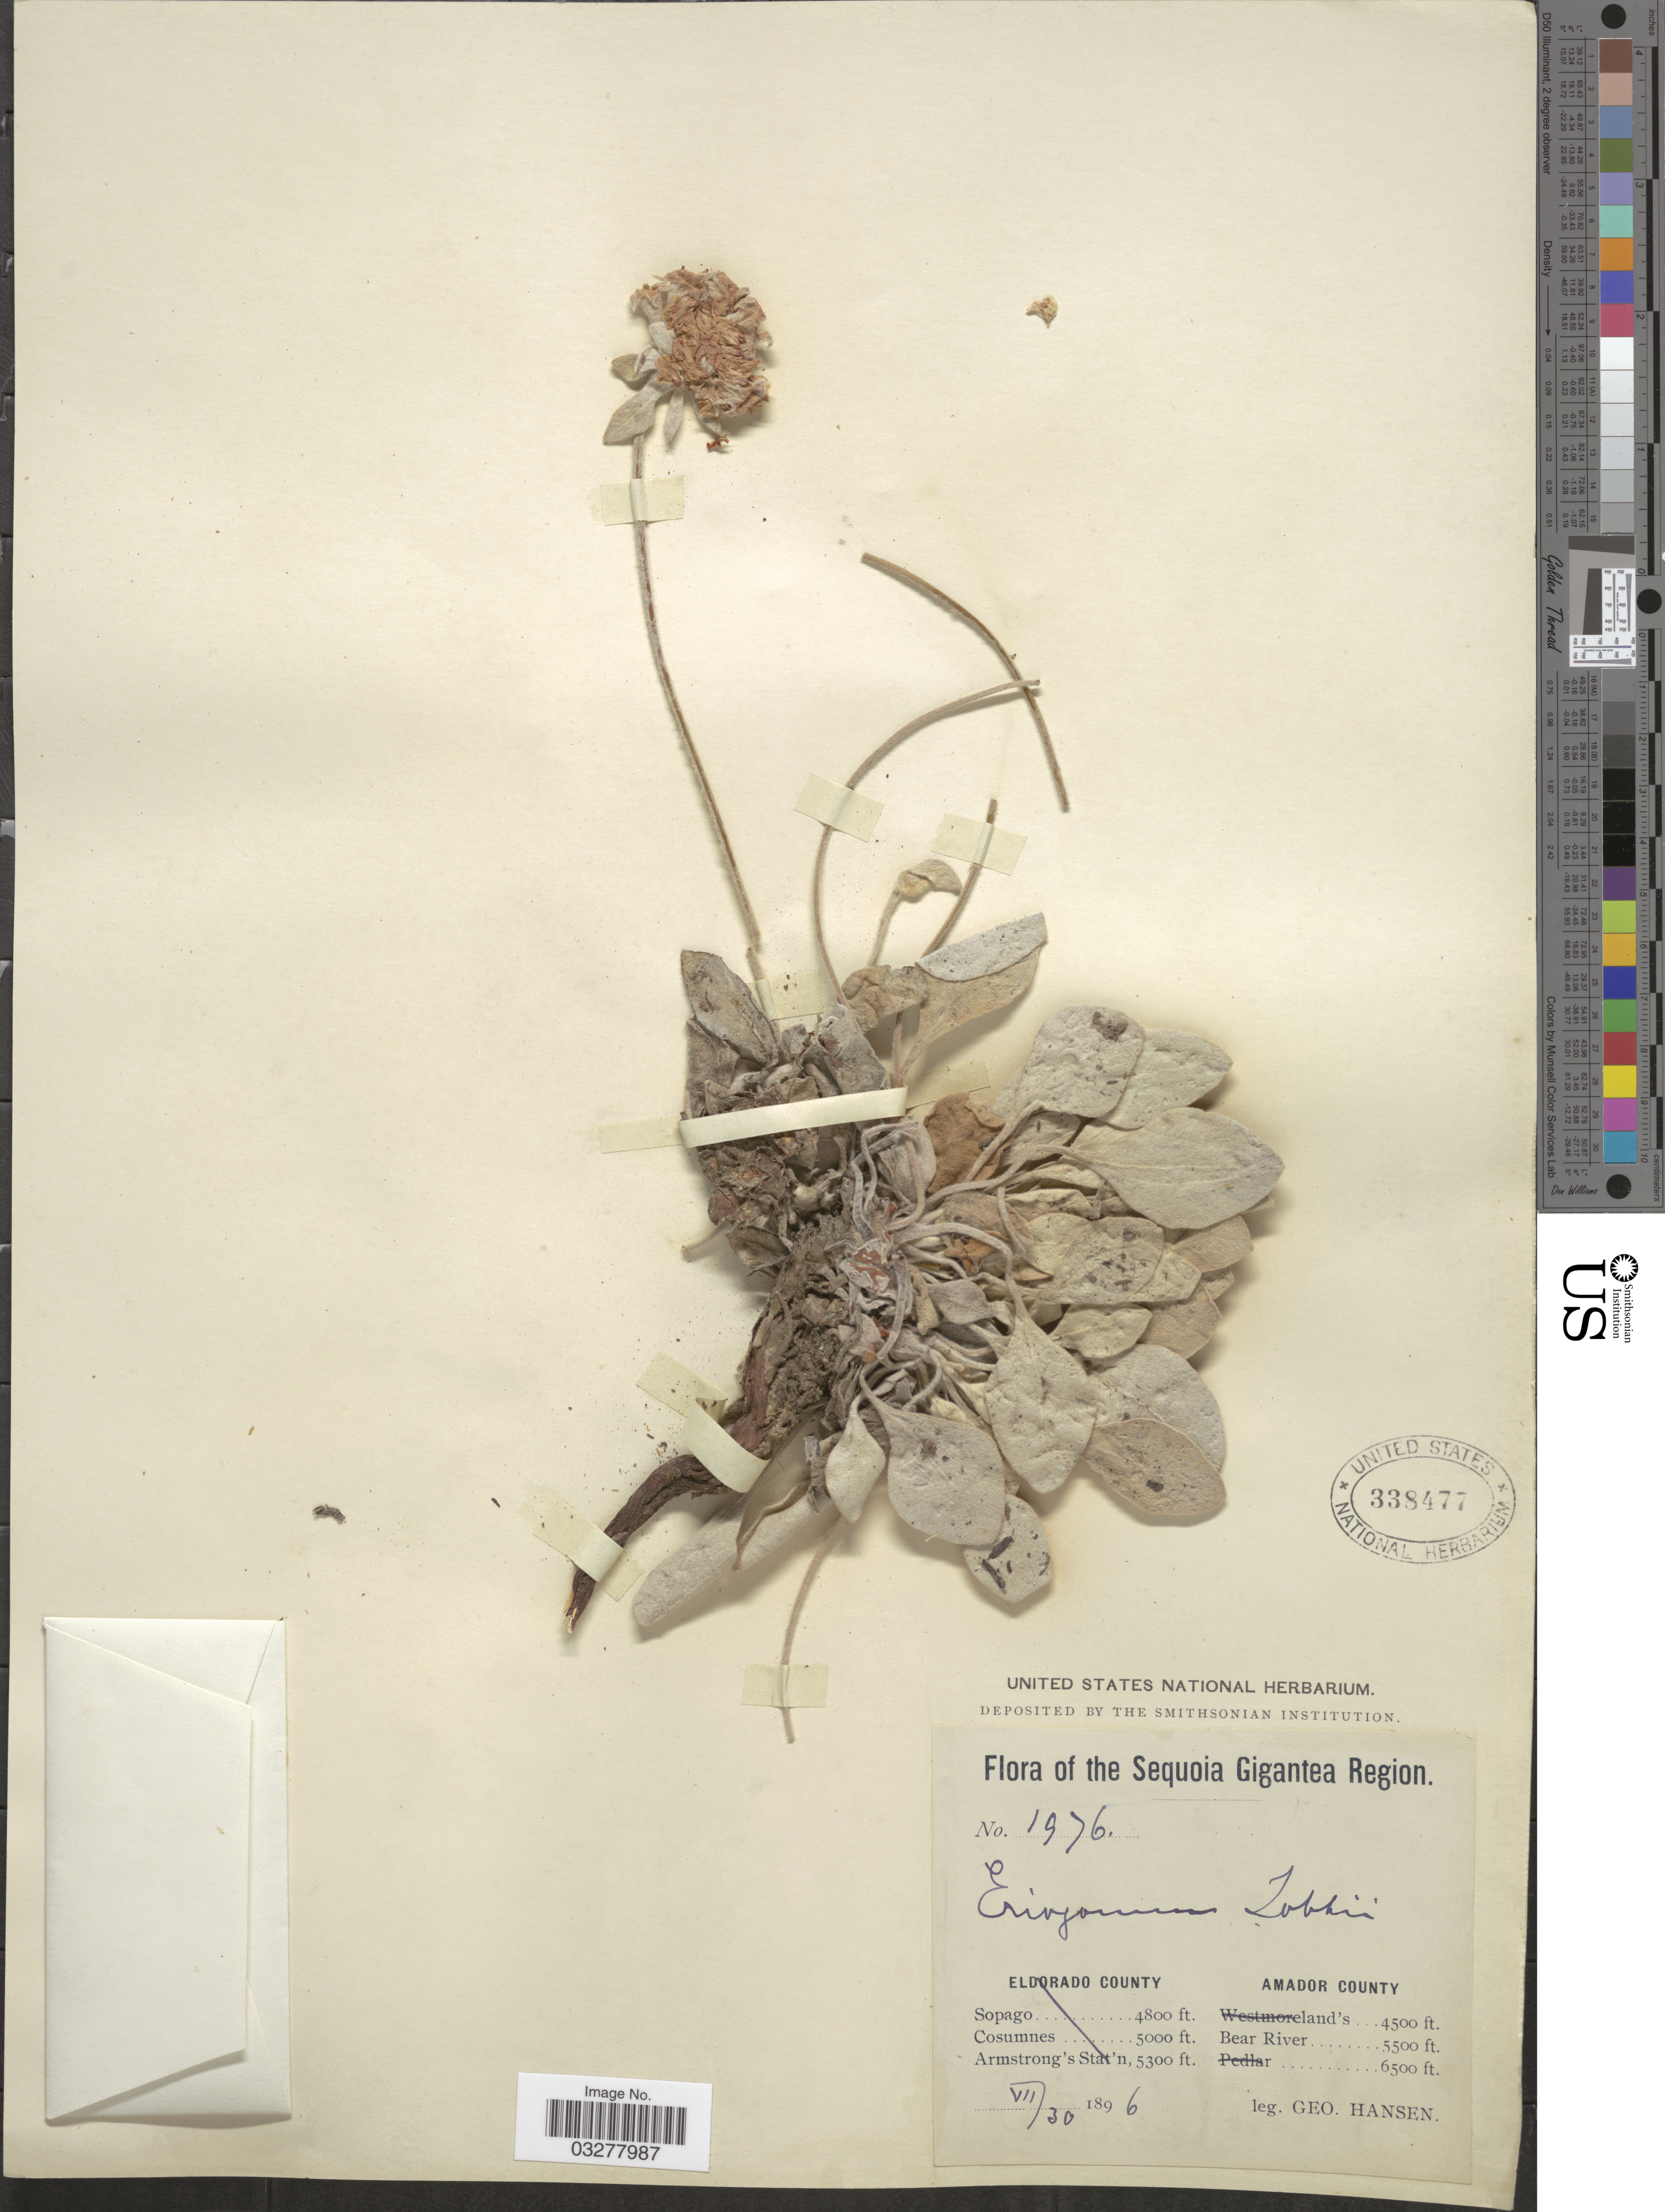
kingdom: Plantae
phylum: Tracheophyta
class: Magnoliopsida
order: Caryophyllales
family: Polygonaceae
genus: Eriogonum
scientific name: Eriogonum lobbii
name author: Torr. & A. Gray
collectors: G. Hansen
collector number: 1976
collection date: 1896-07-30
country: United States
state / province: California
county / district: Amador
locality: Sequoia Gigantea Region. Amador County. Bear River.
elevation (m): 1676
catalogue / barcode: US 338477